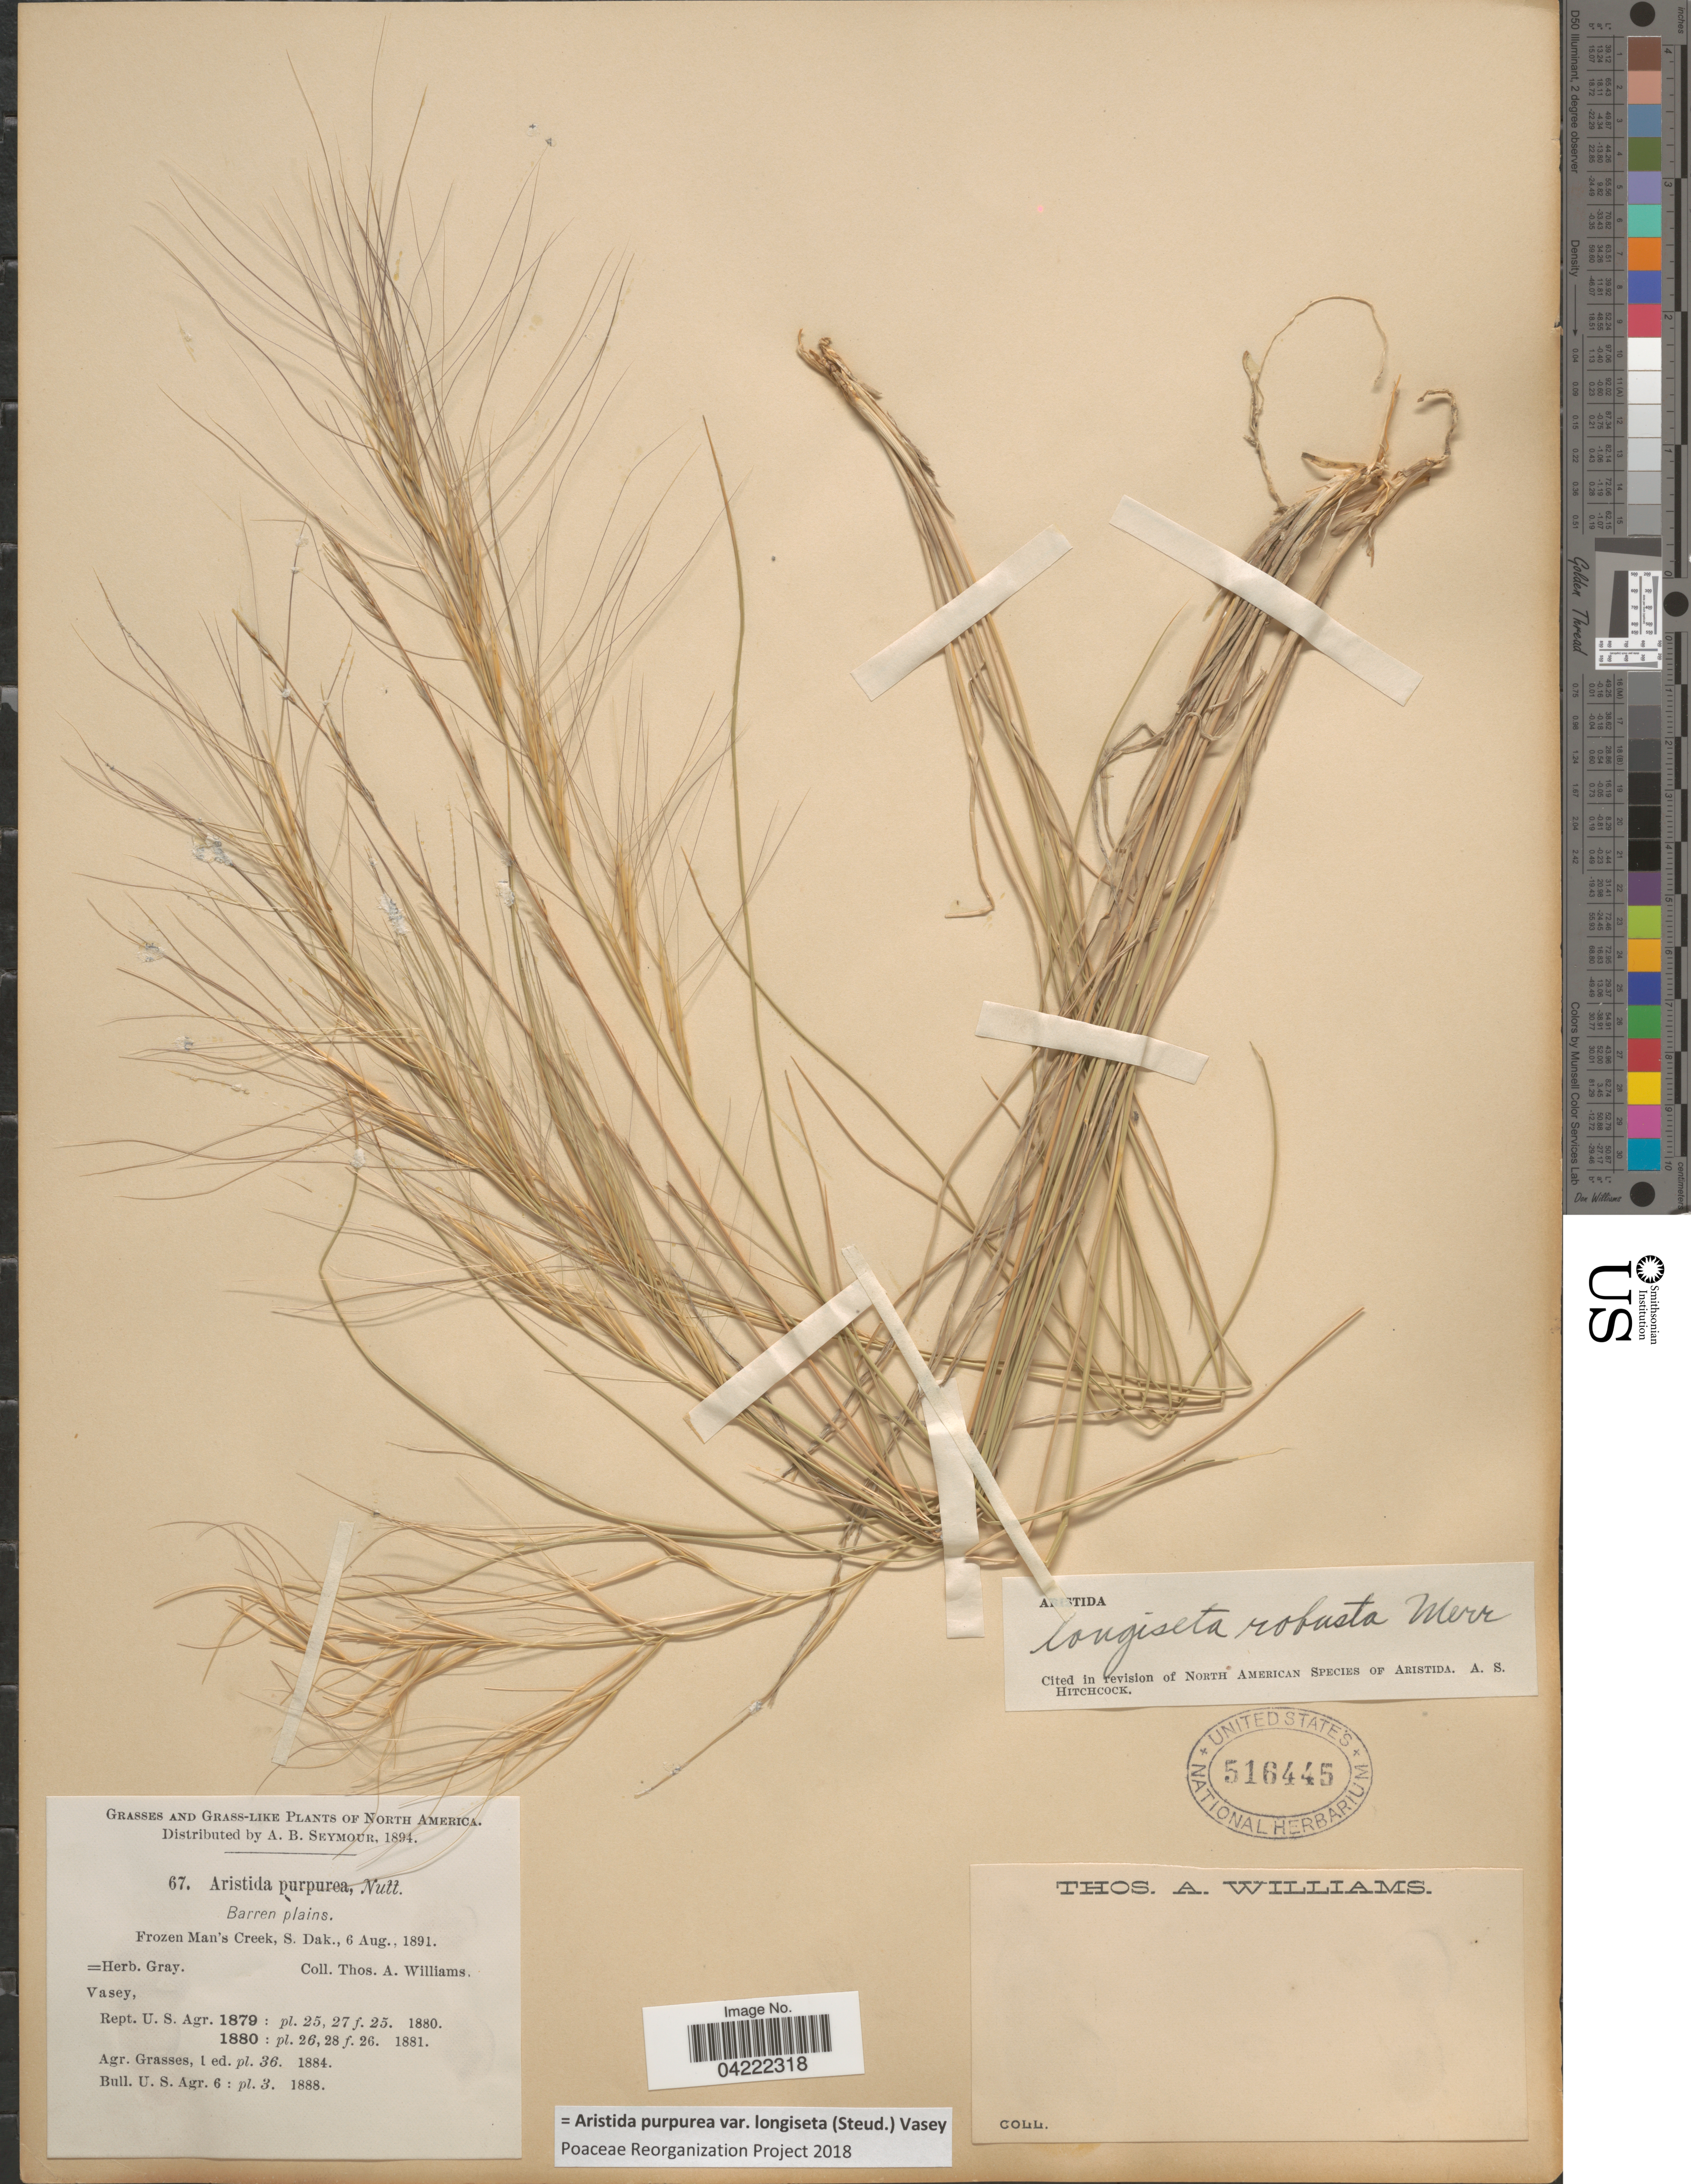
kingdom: Plantae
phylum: Tracheophyta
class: Liliopsida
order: Poales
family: Poaceae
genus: Aristida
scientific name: Aristida purpurea var. longiseta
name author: (Steud.) Vasey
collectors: T. A. Williams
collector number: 67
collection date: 1891-08-06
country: United States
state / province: South Dakota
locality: Barren plains. Frozen Man's Creek. S. Dak.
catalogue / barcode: US 516445